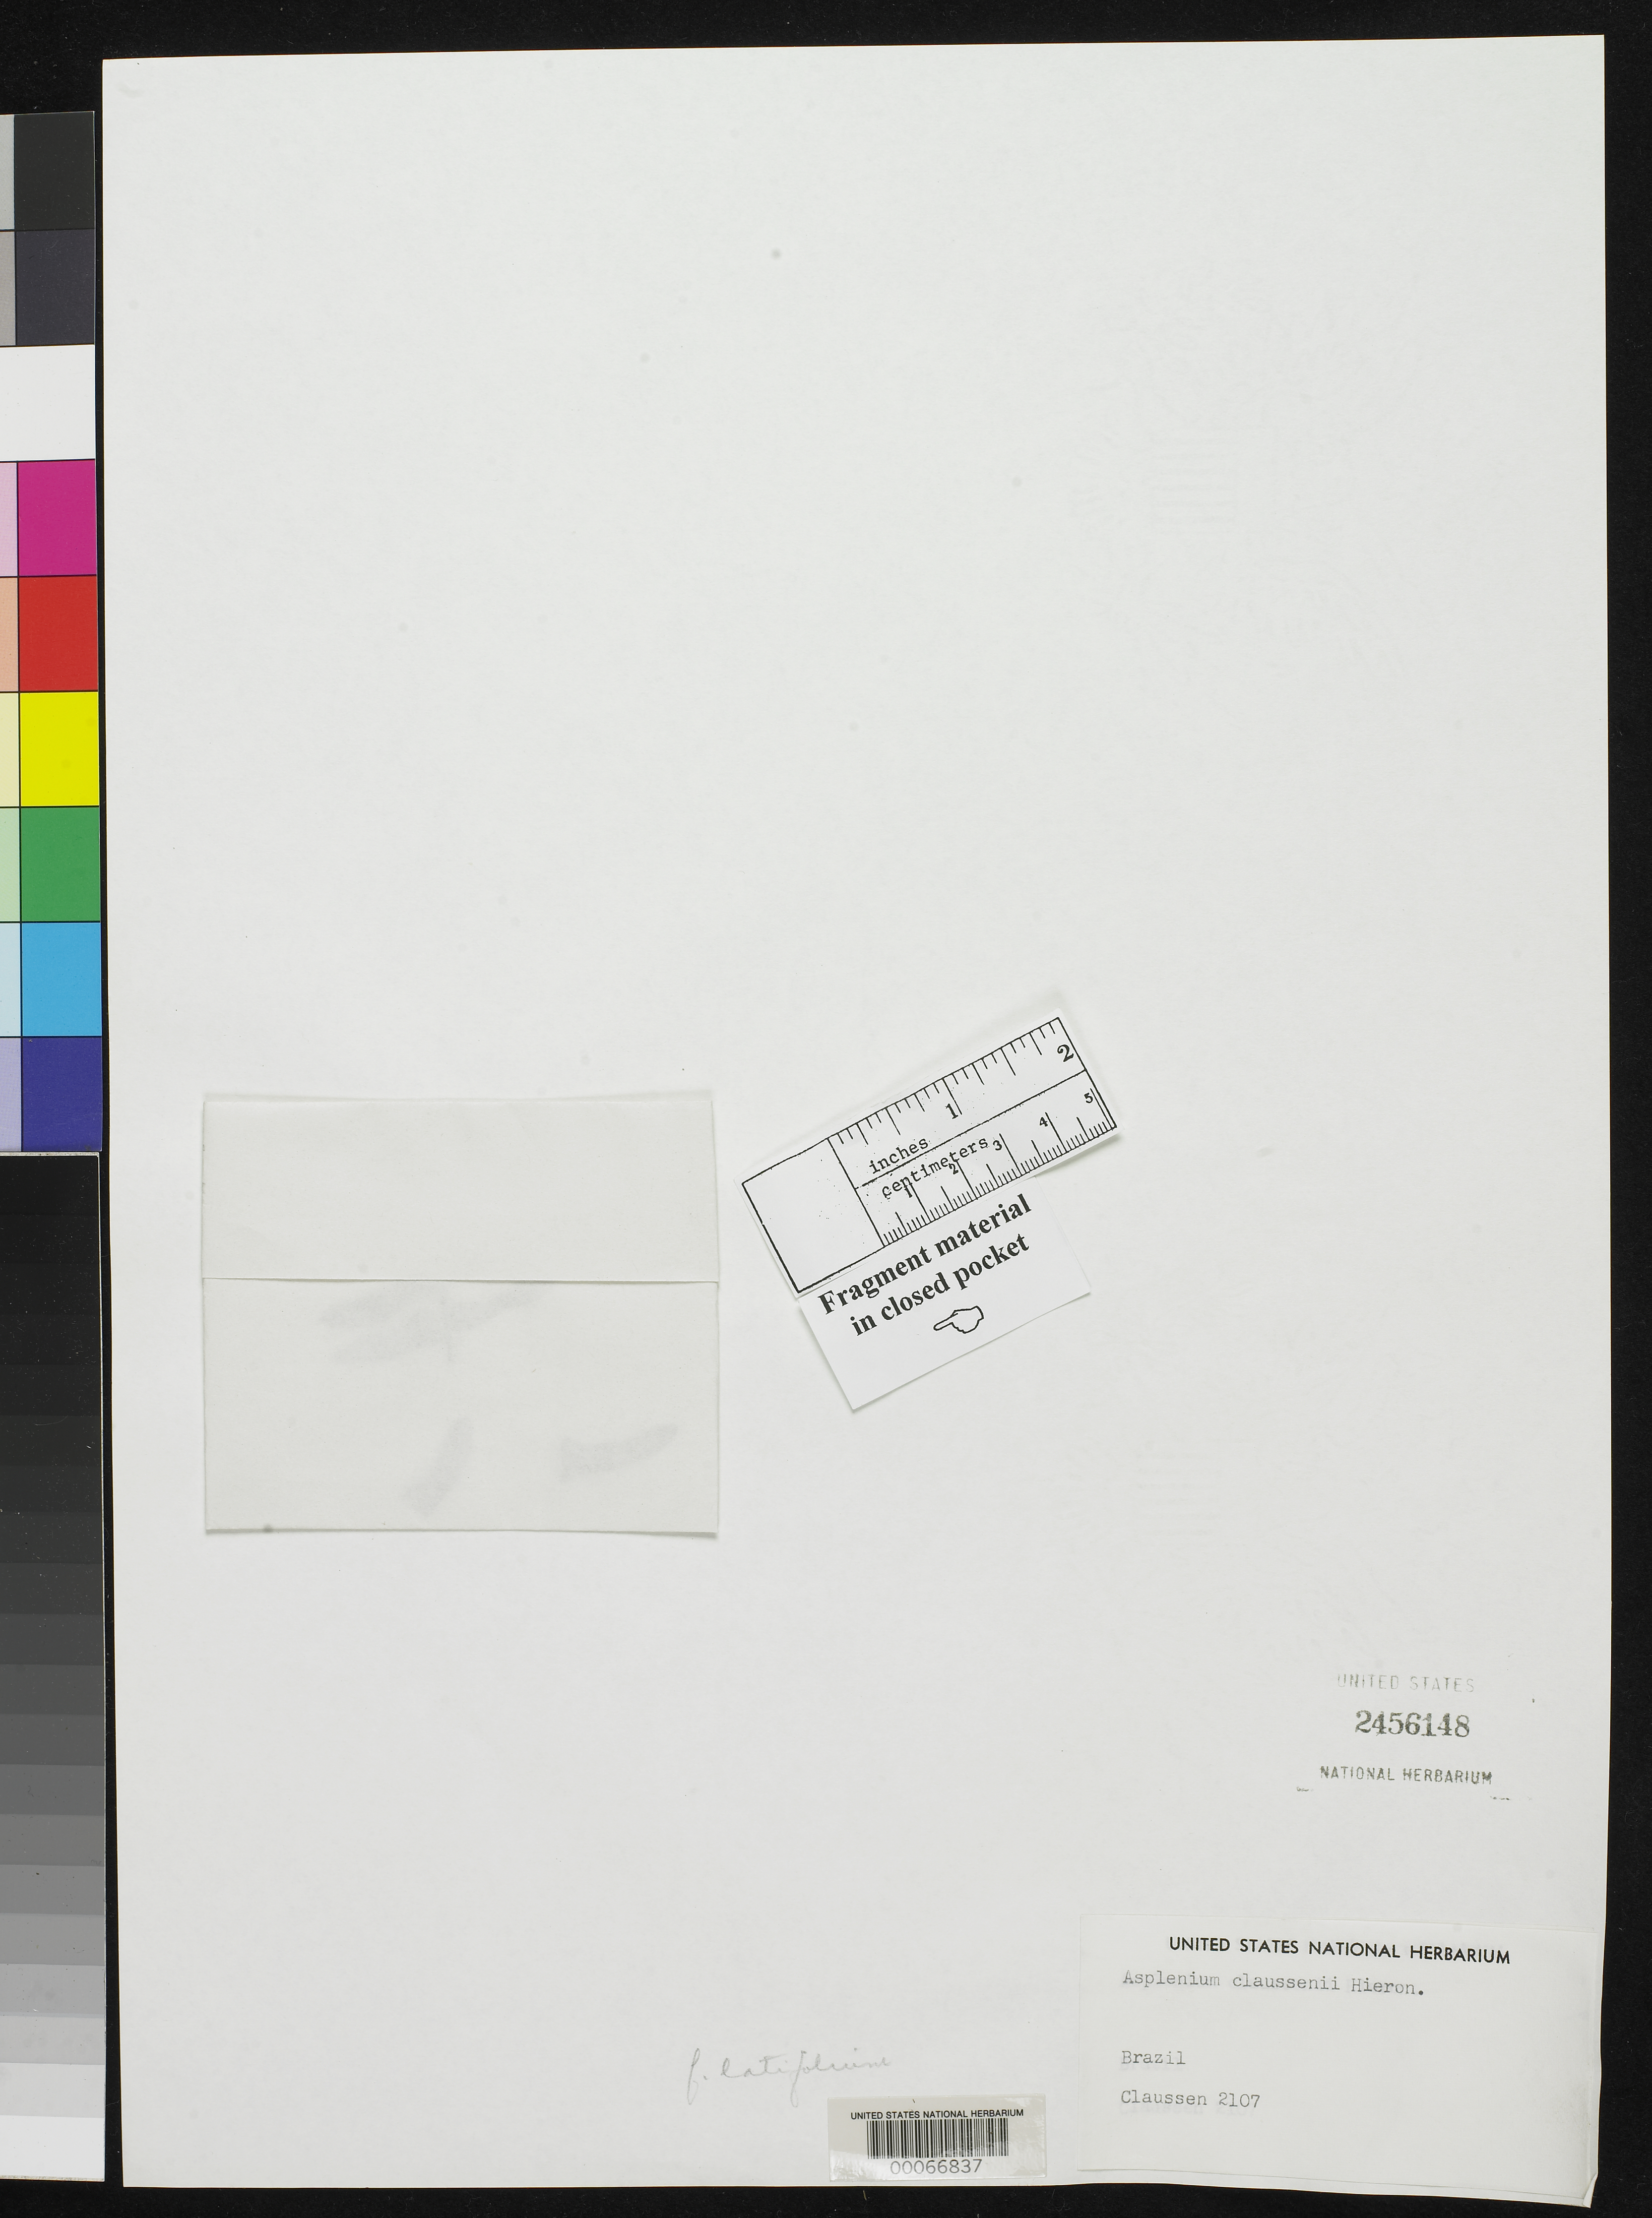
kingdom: Plantae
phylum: Tracheophyta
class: Polypodiopsida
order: Polypodiales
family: Aspleniaceae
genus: Asplenium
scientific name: Asplenium claussenii f. latifolium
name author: Hieron.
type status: Isosyntype Fragment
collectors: P. Claussen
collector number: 2107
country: Brazil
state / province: Minas Gerais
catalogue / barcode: US 2456148